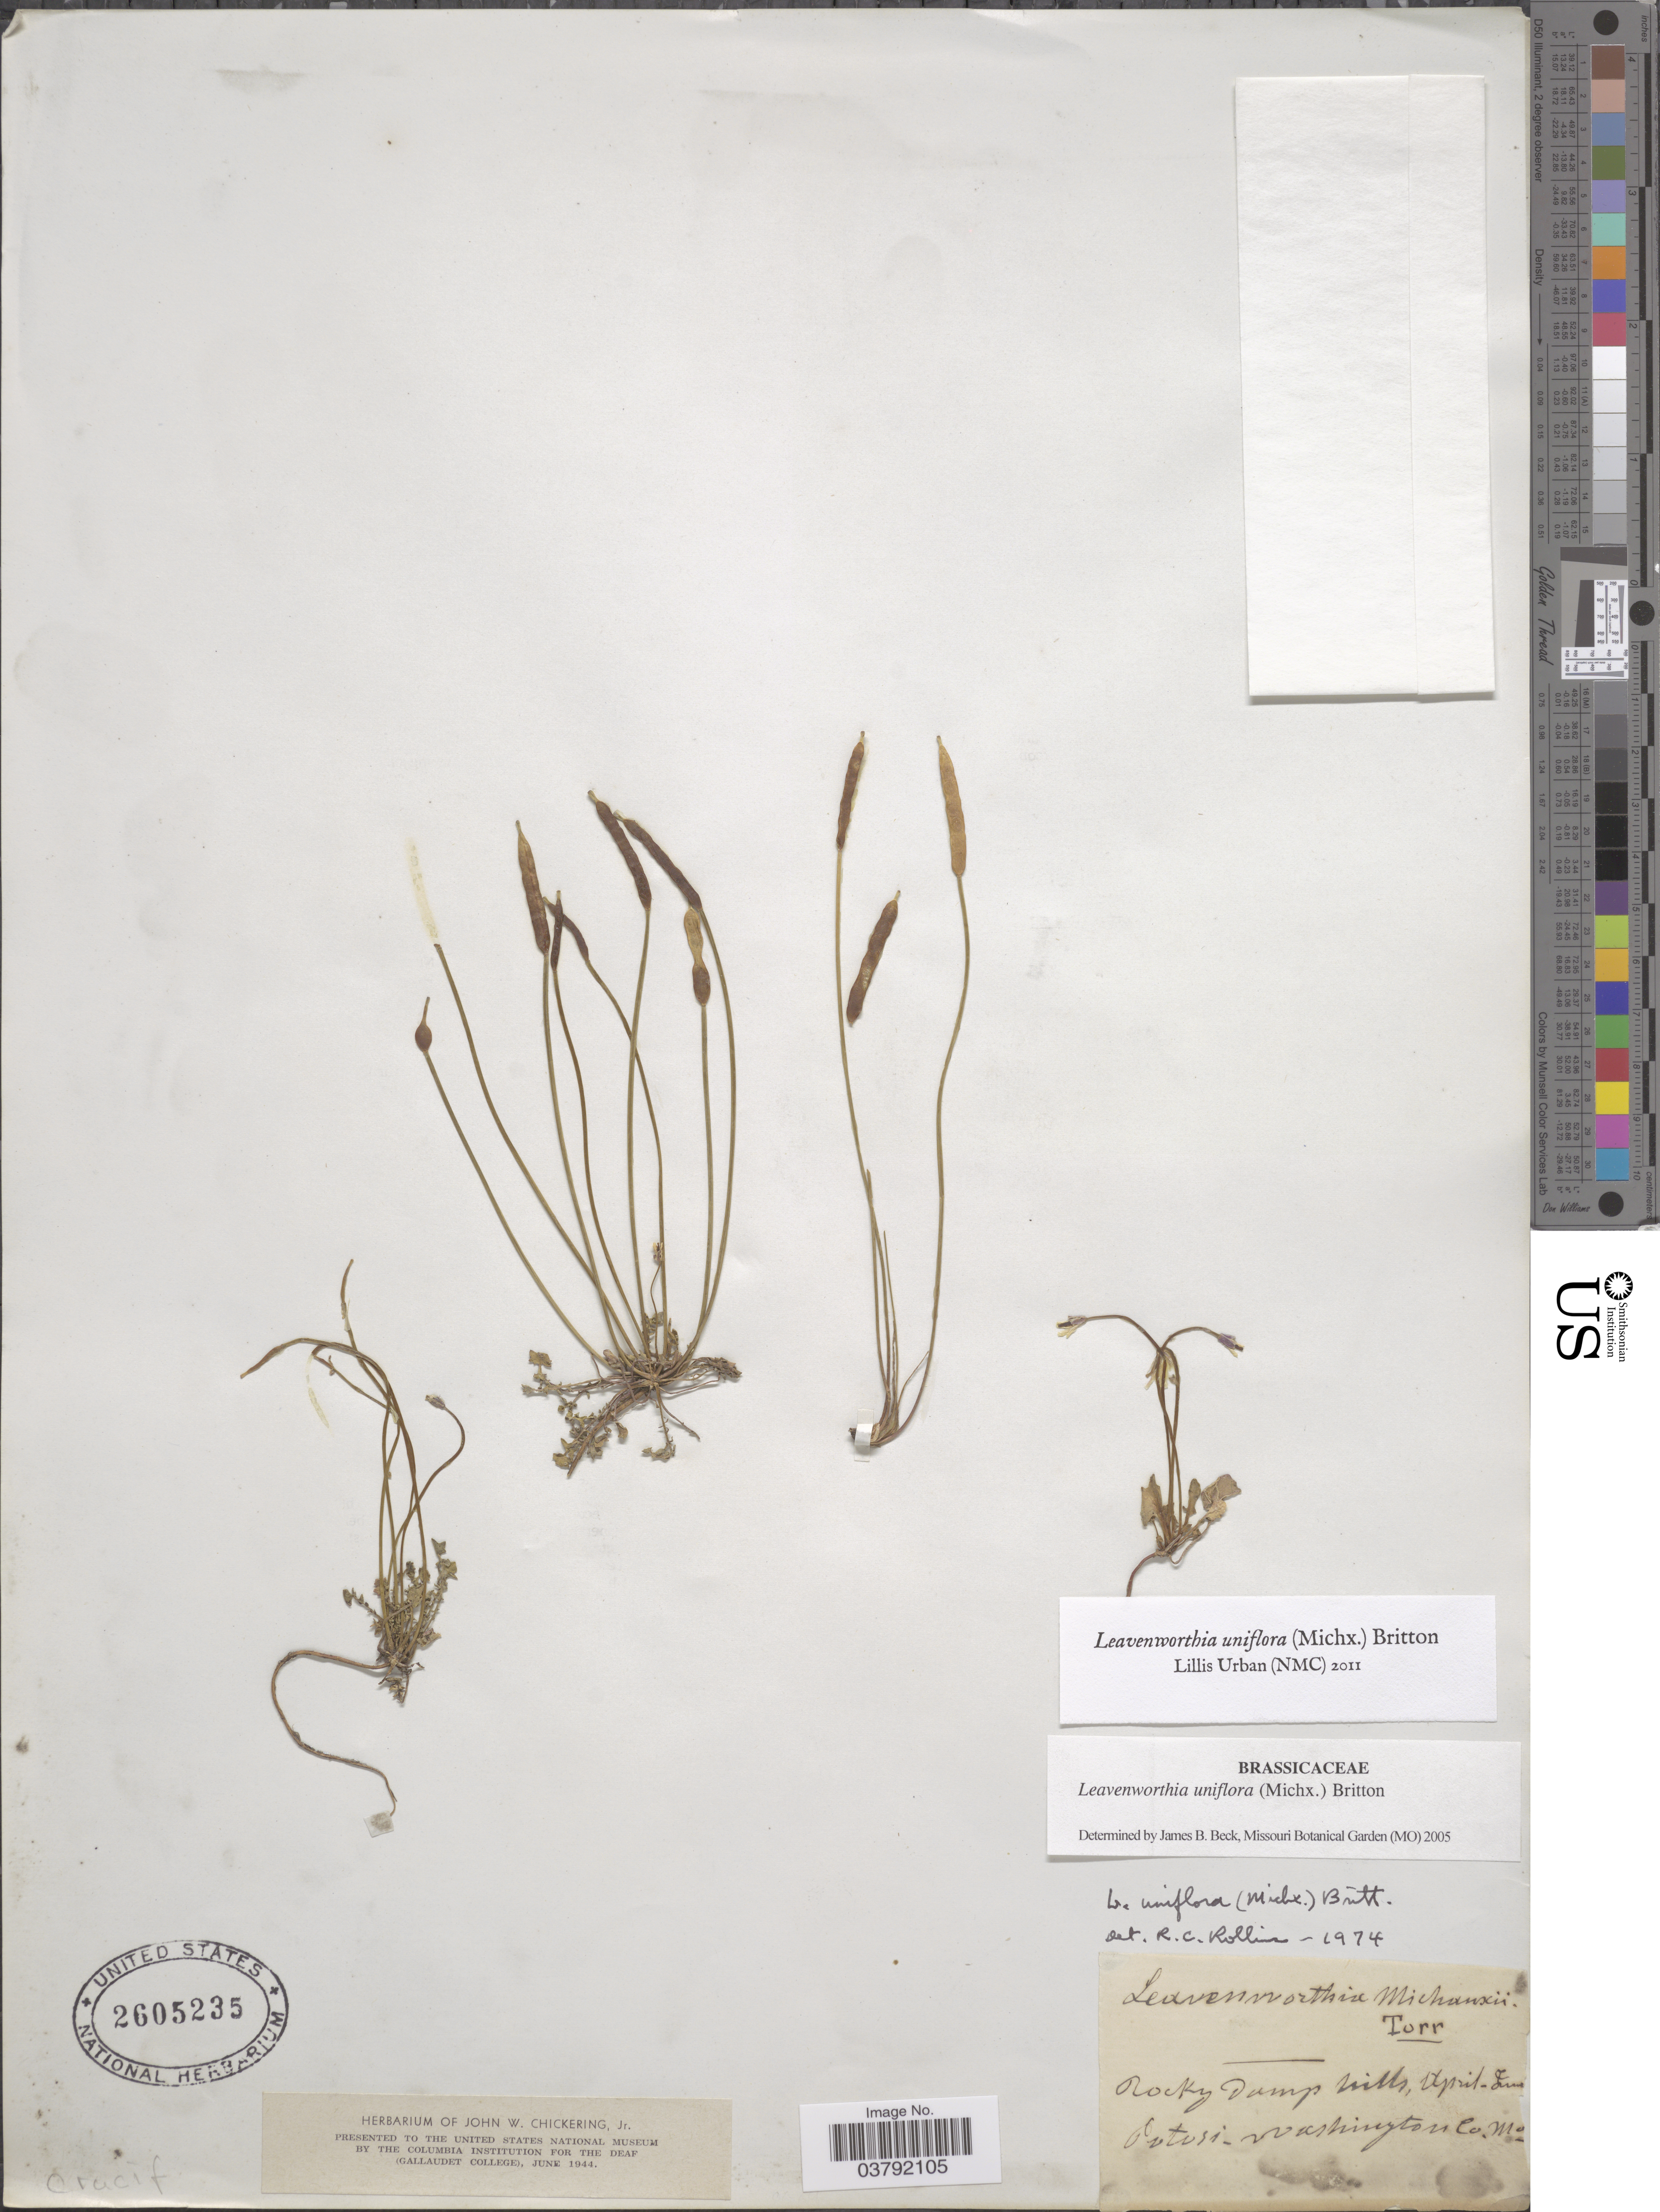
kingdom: Plantae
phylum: Tracheophyta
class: Magnoliopsida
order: Brassicales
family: Brassicaceae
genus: Leavenworthia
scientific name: Leavenworthia uniflora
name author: (Michx.) Britton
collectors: J. W. Chickering Jr.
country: United States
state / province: Missouri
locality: Potosi - Washington Co. Mo.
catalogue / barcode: US 2605235